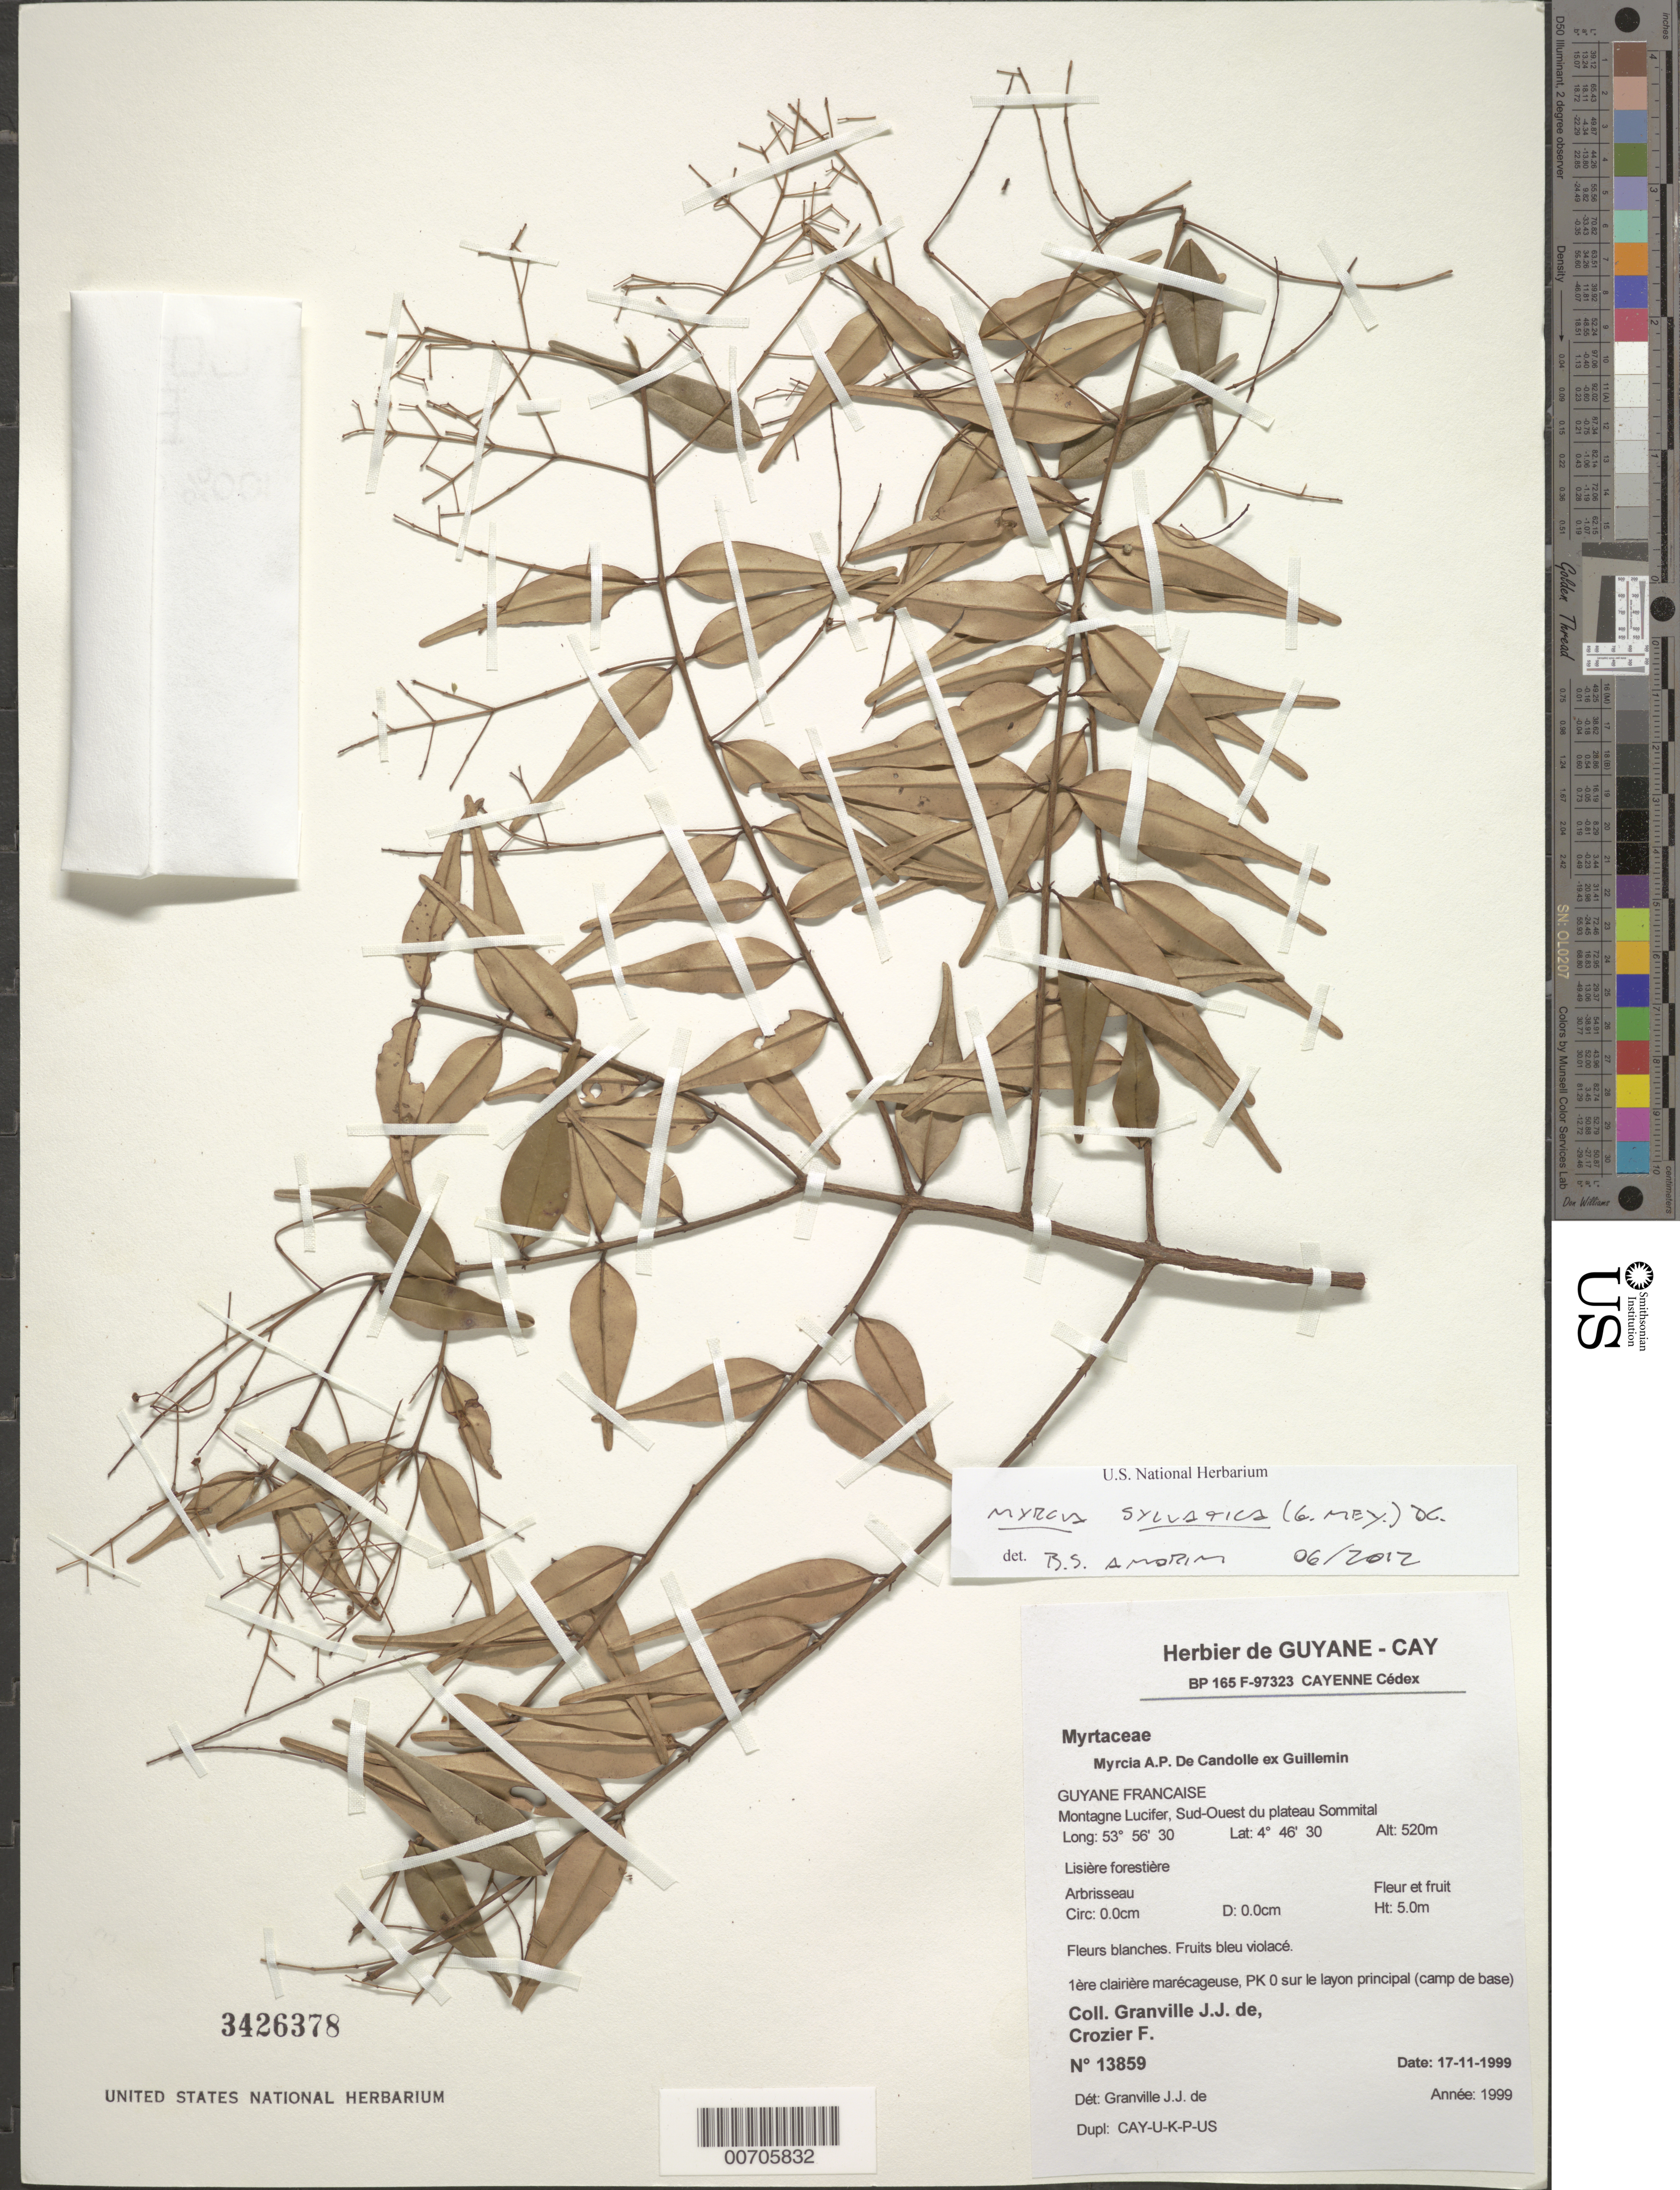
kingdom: Plantae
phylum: Tracheophyta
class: Magnoliopsida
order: Myrtales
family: Myrtaceae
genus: Myrcia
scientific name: Myrcia sylvatica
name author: (G. Mey.) DC.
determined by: Amorin, B. S.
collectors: J.-J. de Granville & F. Crozier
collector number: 13859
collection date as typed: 17-Nov-99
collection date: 1999-11-17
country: French Guiana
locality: Montagne Lucifer, Sud-Ouest du plateau Sommital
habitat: Lisière forestiere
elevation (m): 520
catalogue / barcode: US 3426378